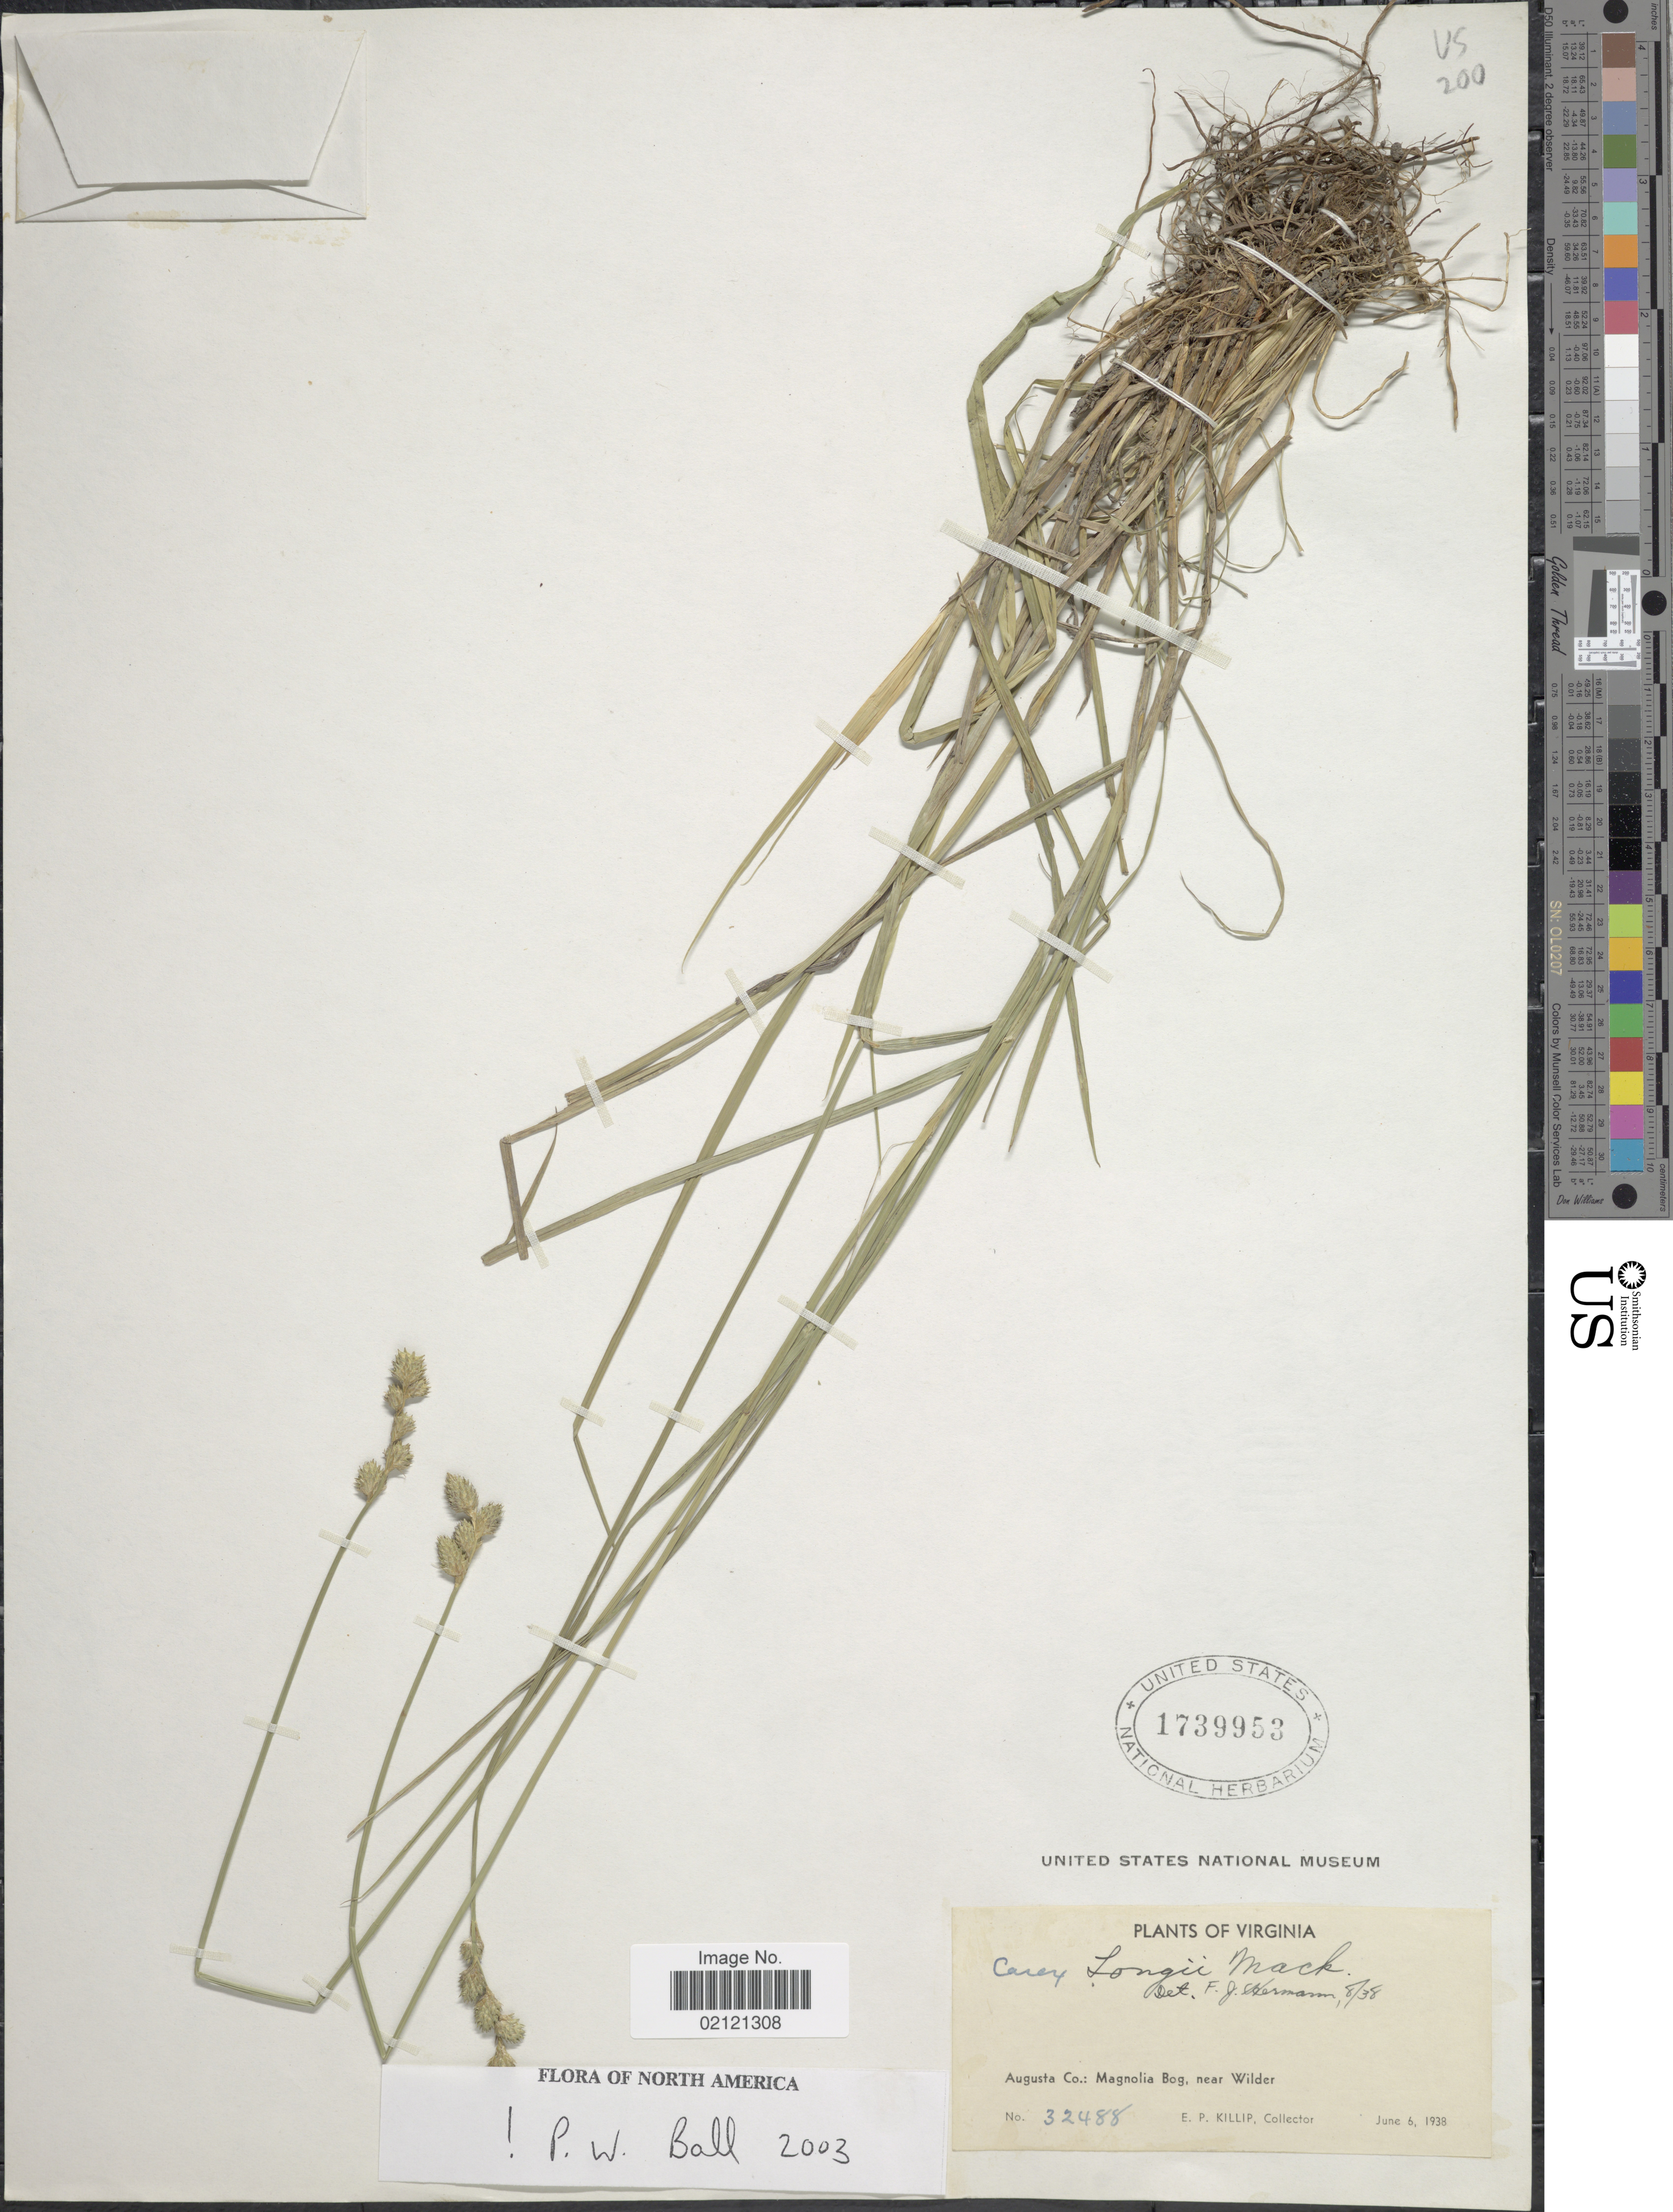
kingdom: Plantae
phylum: Tracheophyta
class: Liliopsida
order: Poales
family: Cyperaceae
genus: Carex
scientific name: Carex longii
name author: Mack.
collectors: E. P. Killip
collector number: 32488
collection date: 1938-06-06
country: United States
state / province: Virginia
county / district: Augusta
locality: Augusta Co.: Magnolia Bog, near Wilder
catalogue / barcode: US 1739953